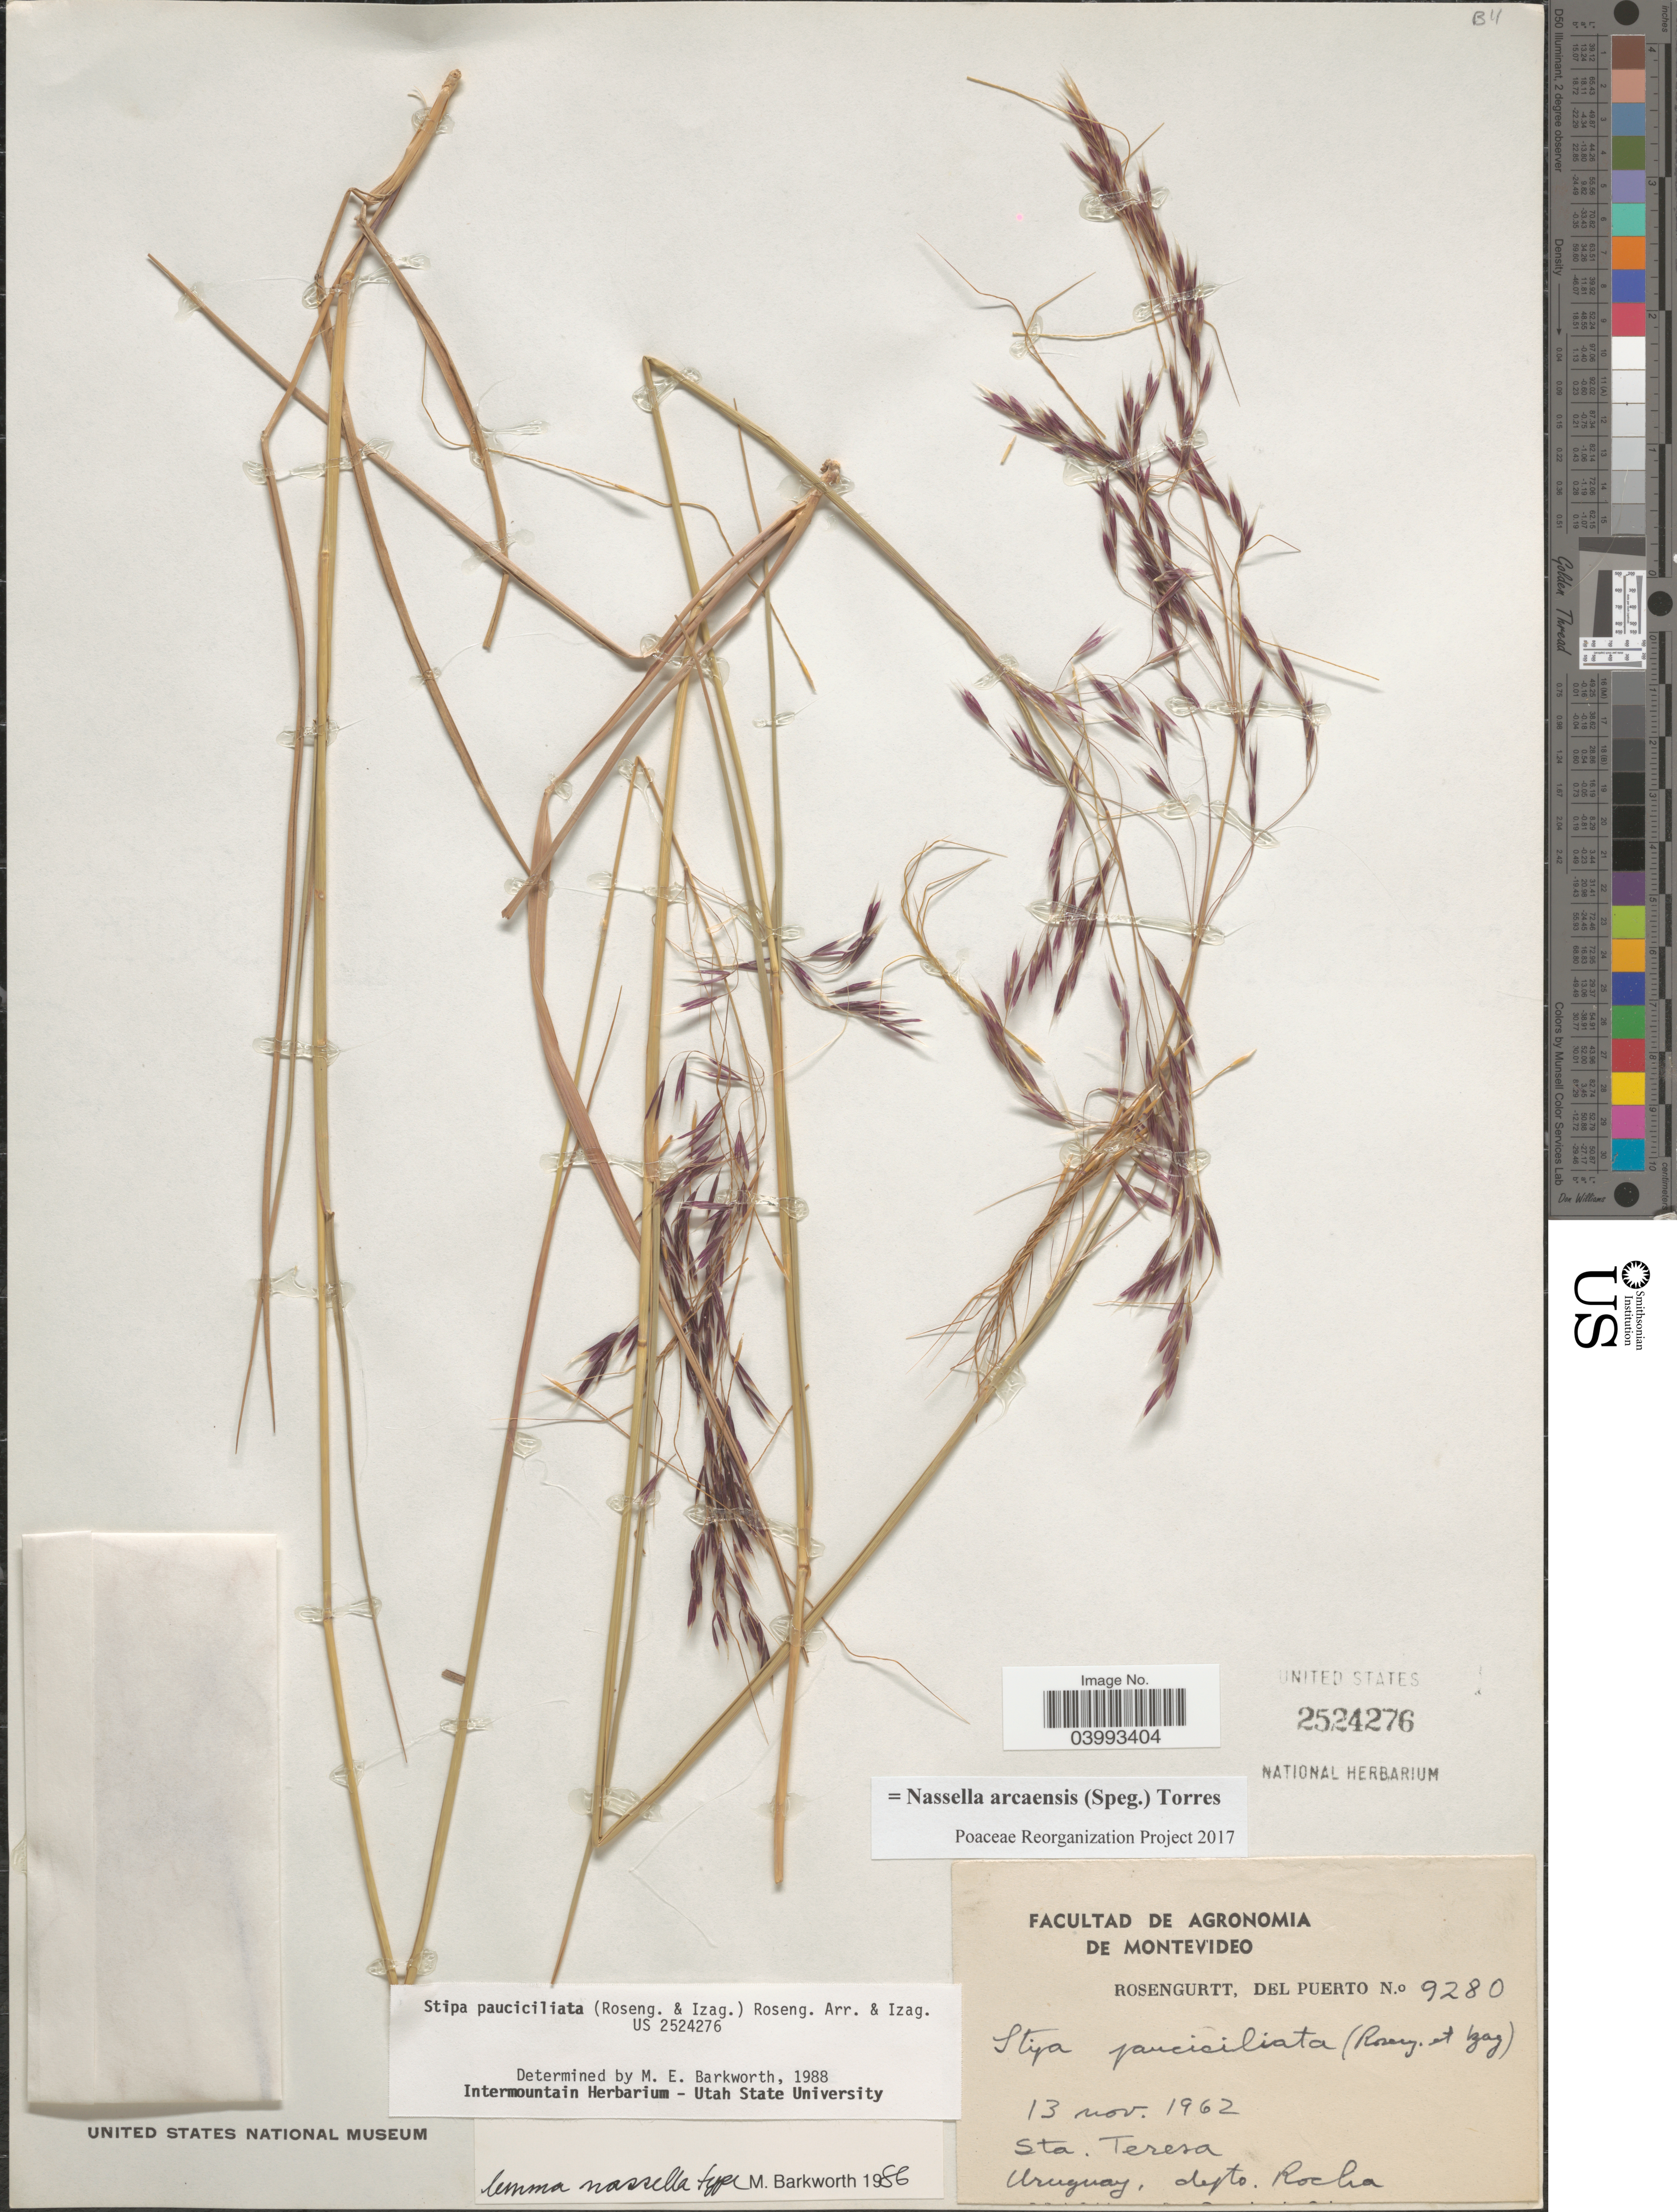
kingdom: Plantae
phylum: Tracheophyta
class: Liliopsida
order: Poales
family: Poaceae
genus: Nassella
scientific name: Nassella arcaensis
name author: (Speg.) A.M. Torres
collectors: Rosengurtt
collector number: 9280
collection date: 1962-11-13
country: Uruguay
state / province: Rocha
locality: Sta. Teresa. Depto. Rocha.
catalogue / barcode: US 2524276